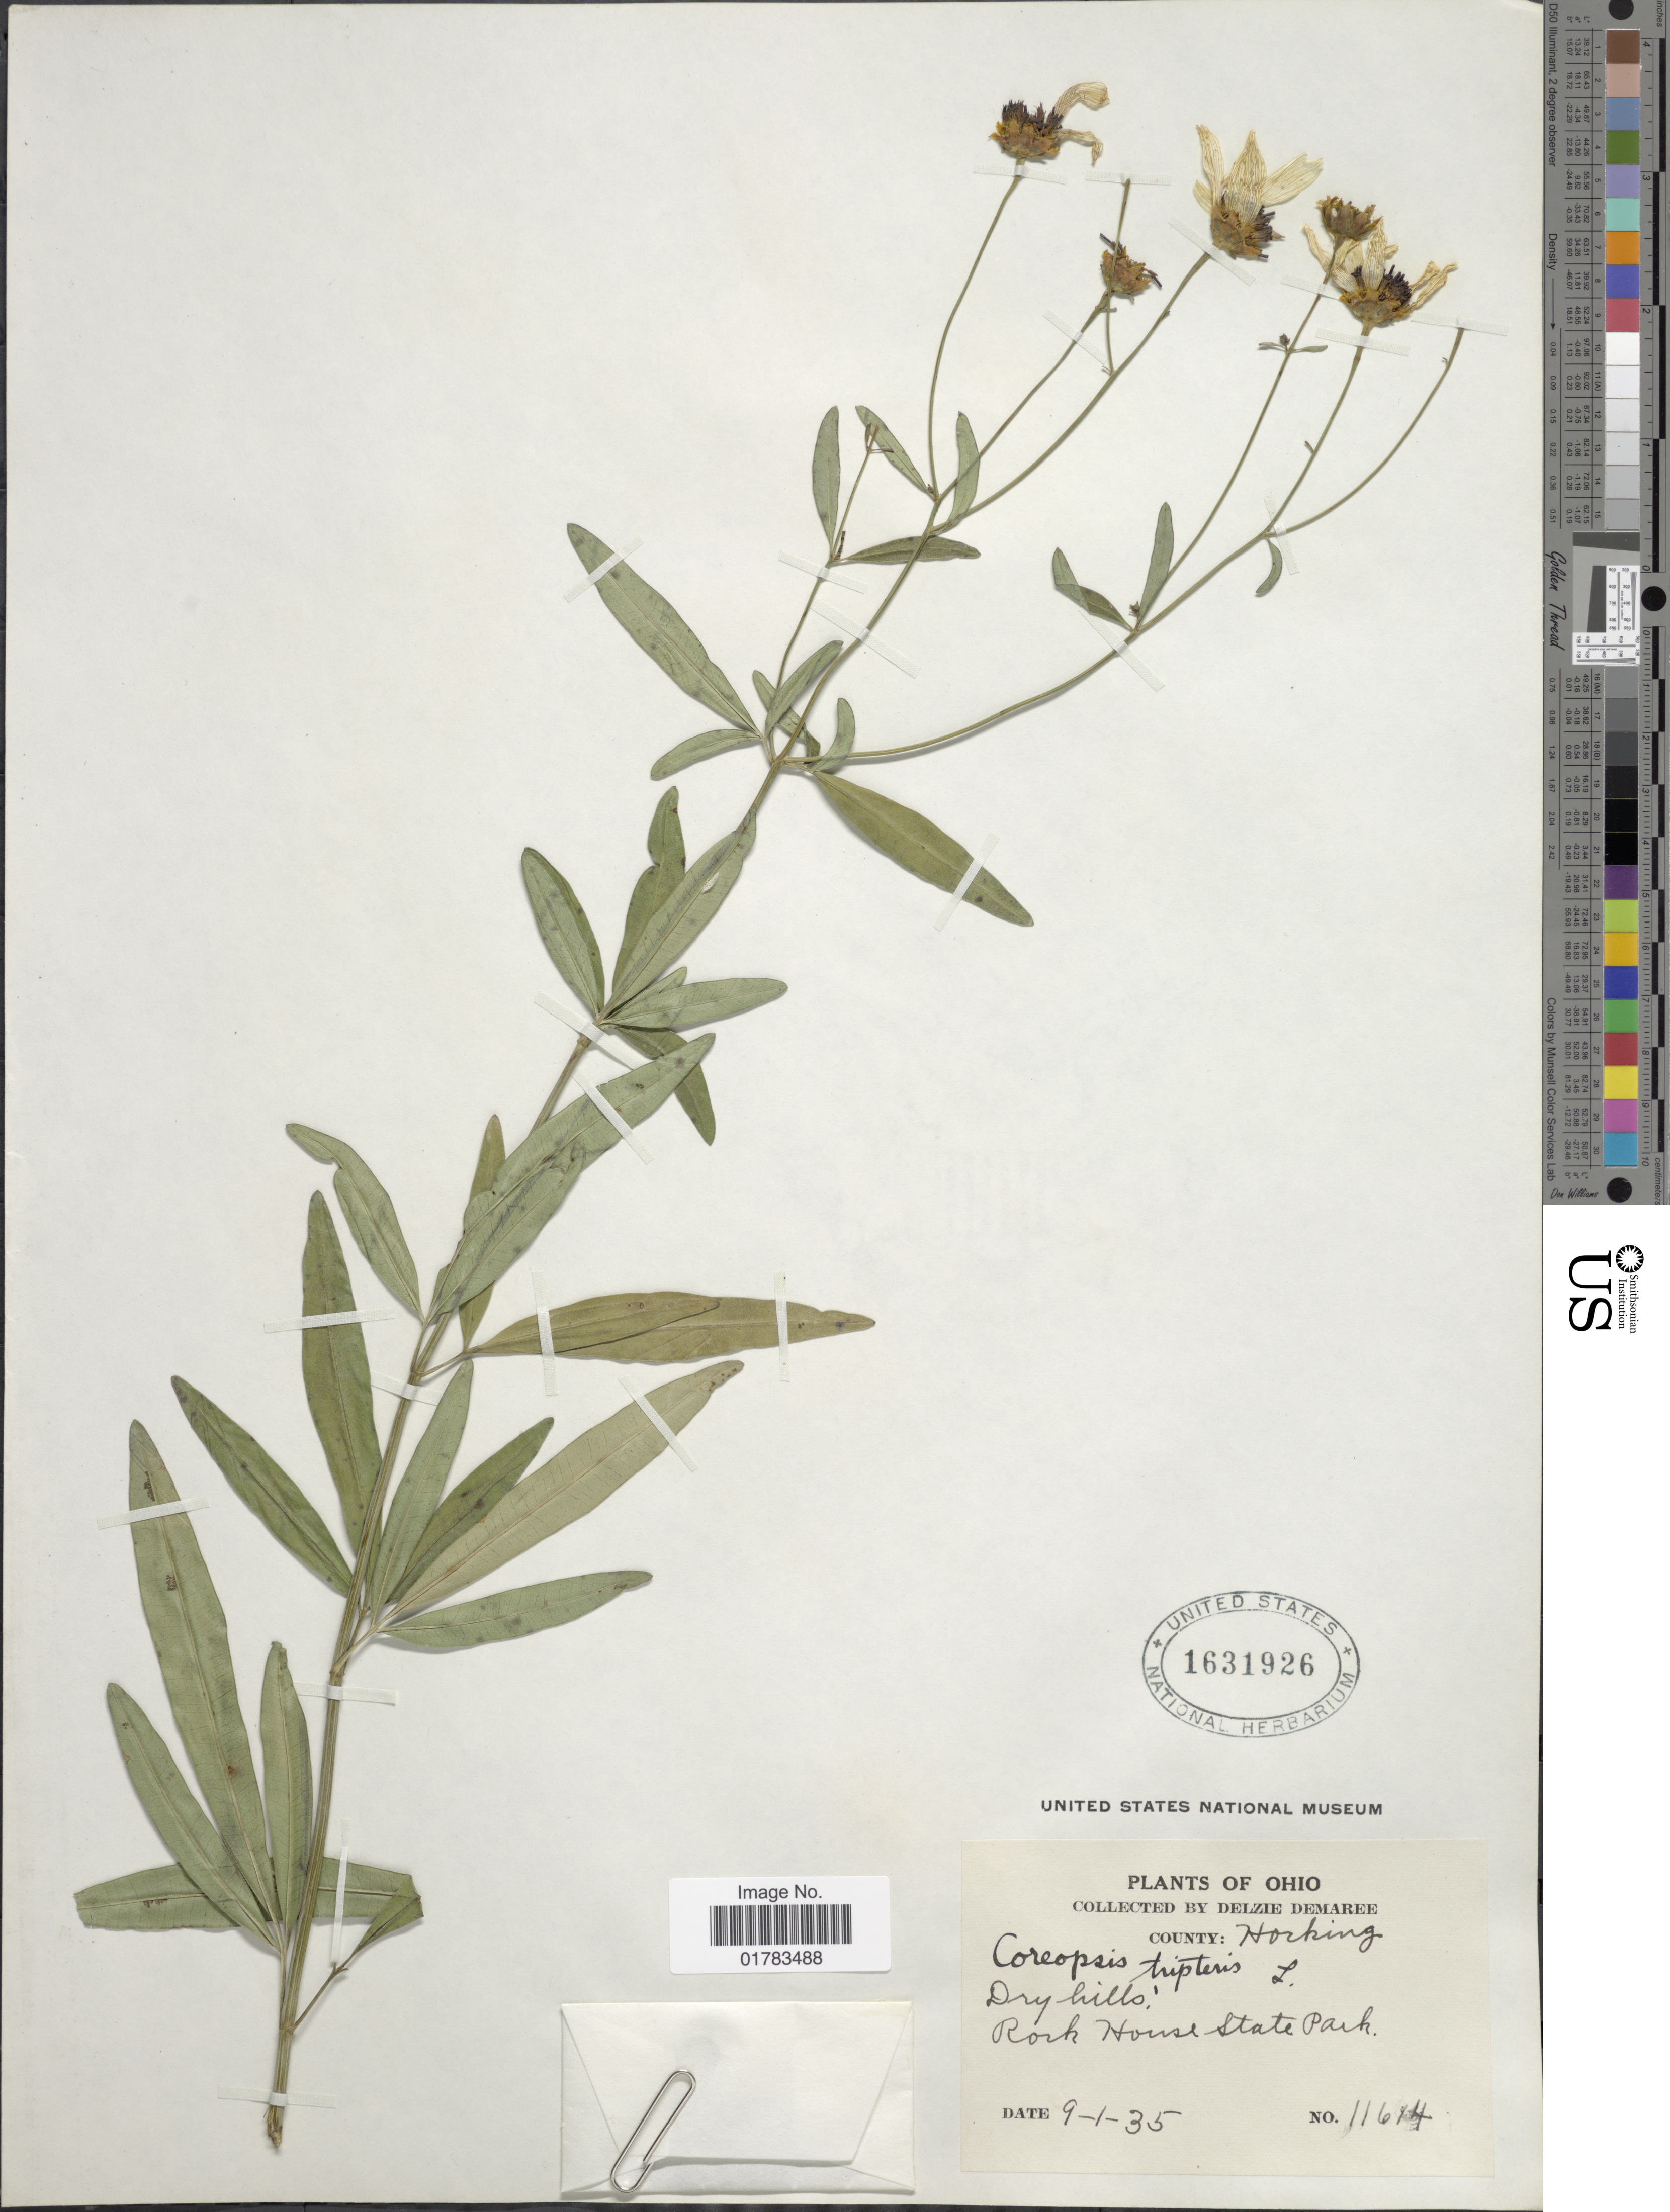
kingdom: Plantae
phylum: Tracheophyta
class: Magnoliopsida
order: Asterales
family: Asteraceae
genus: Coreopsis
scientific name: Coreopsis tripteris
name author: L.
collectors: D. Demaree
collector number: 11614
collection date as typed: Transcribed d/m/y: 1/9/35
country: United States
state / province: Ohio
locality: County: Hocking, Rock Horse State Park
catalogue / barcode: US 1631926